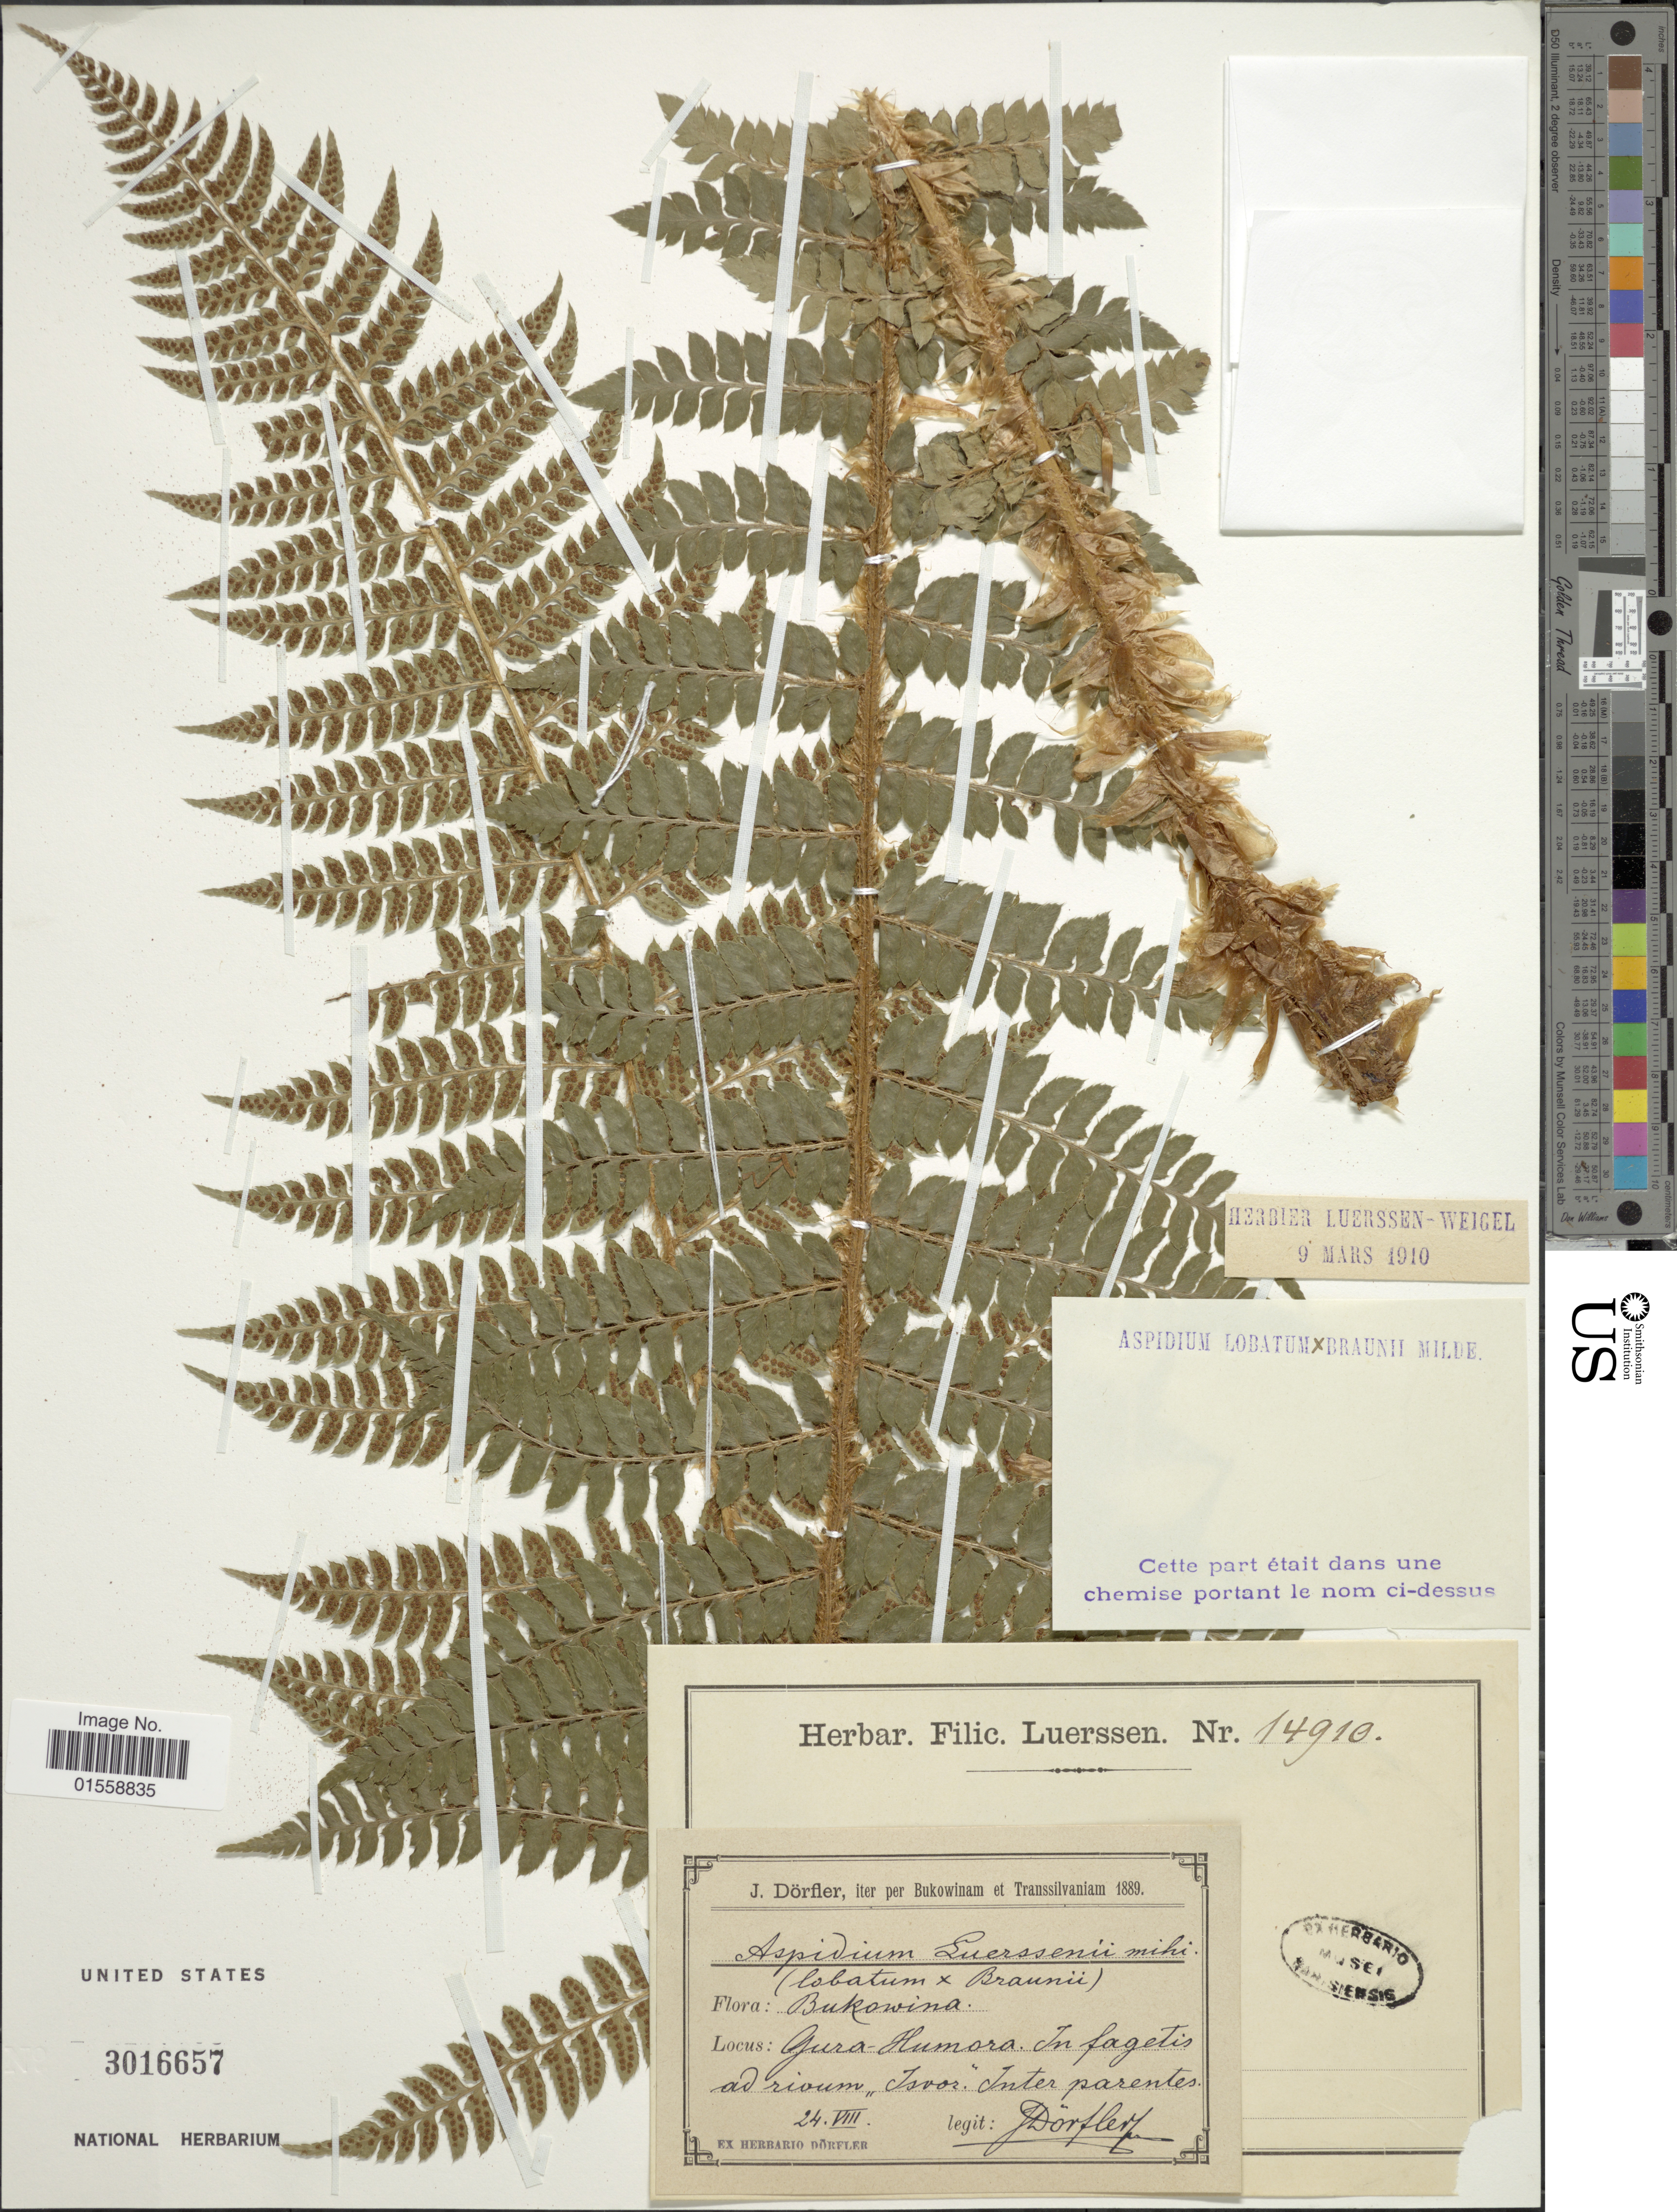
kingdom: Plantae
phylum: Tracheophyta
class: Polypodiopsida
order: Polypodiales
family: Dryopteridaceae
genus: Polystichum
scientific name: Polystichum x luerssenii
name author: (Dörfl.) Hahne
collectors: J. Dörfler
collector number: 14910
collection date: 1889-08-24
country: Romania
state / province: Suceava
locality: Gura-Humora, in fagetis ad rivorum "Isvor", Inter parentes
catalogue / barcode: US 3016657